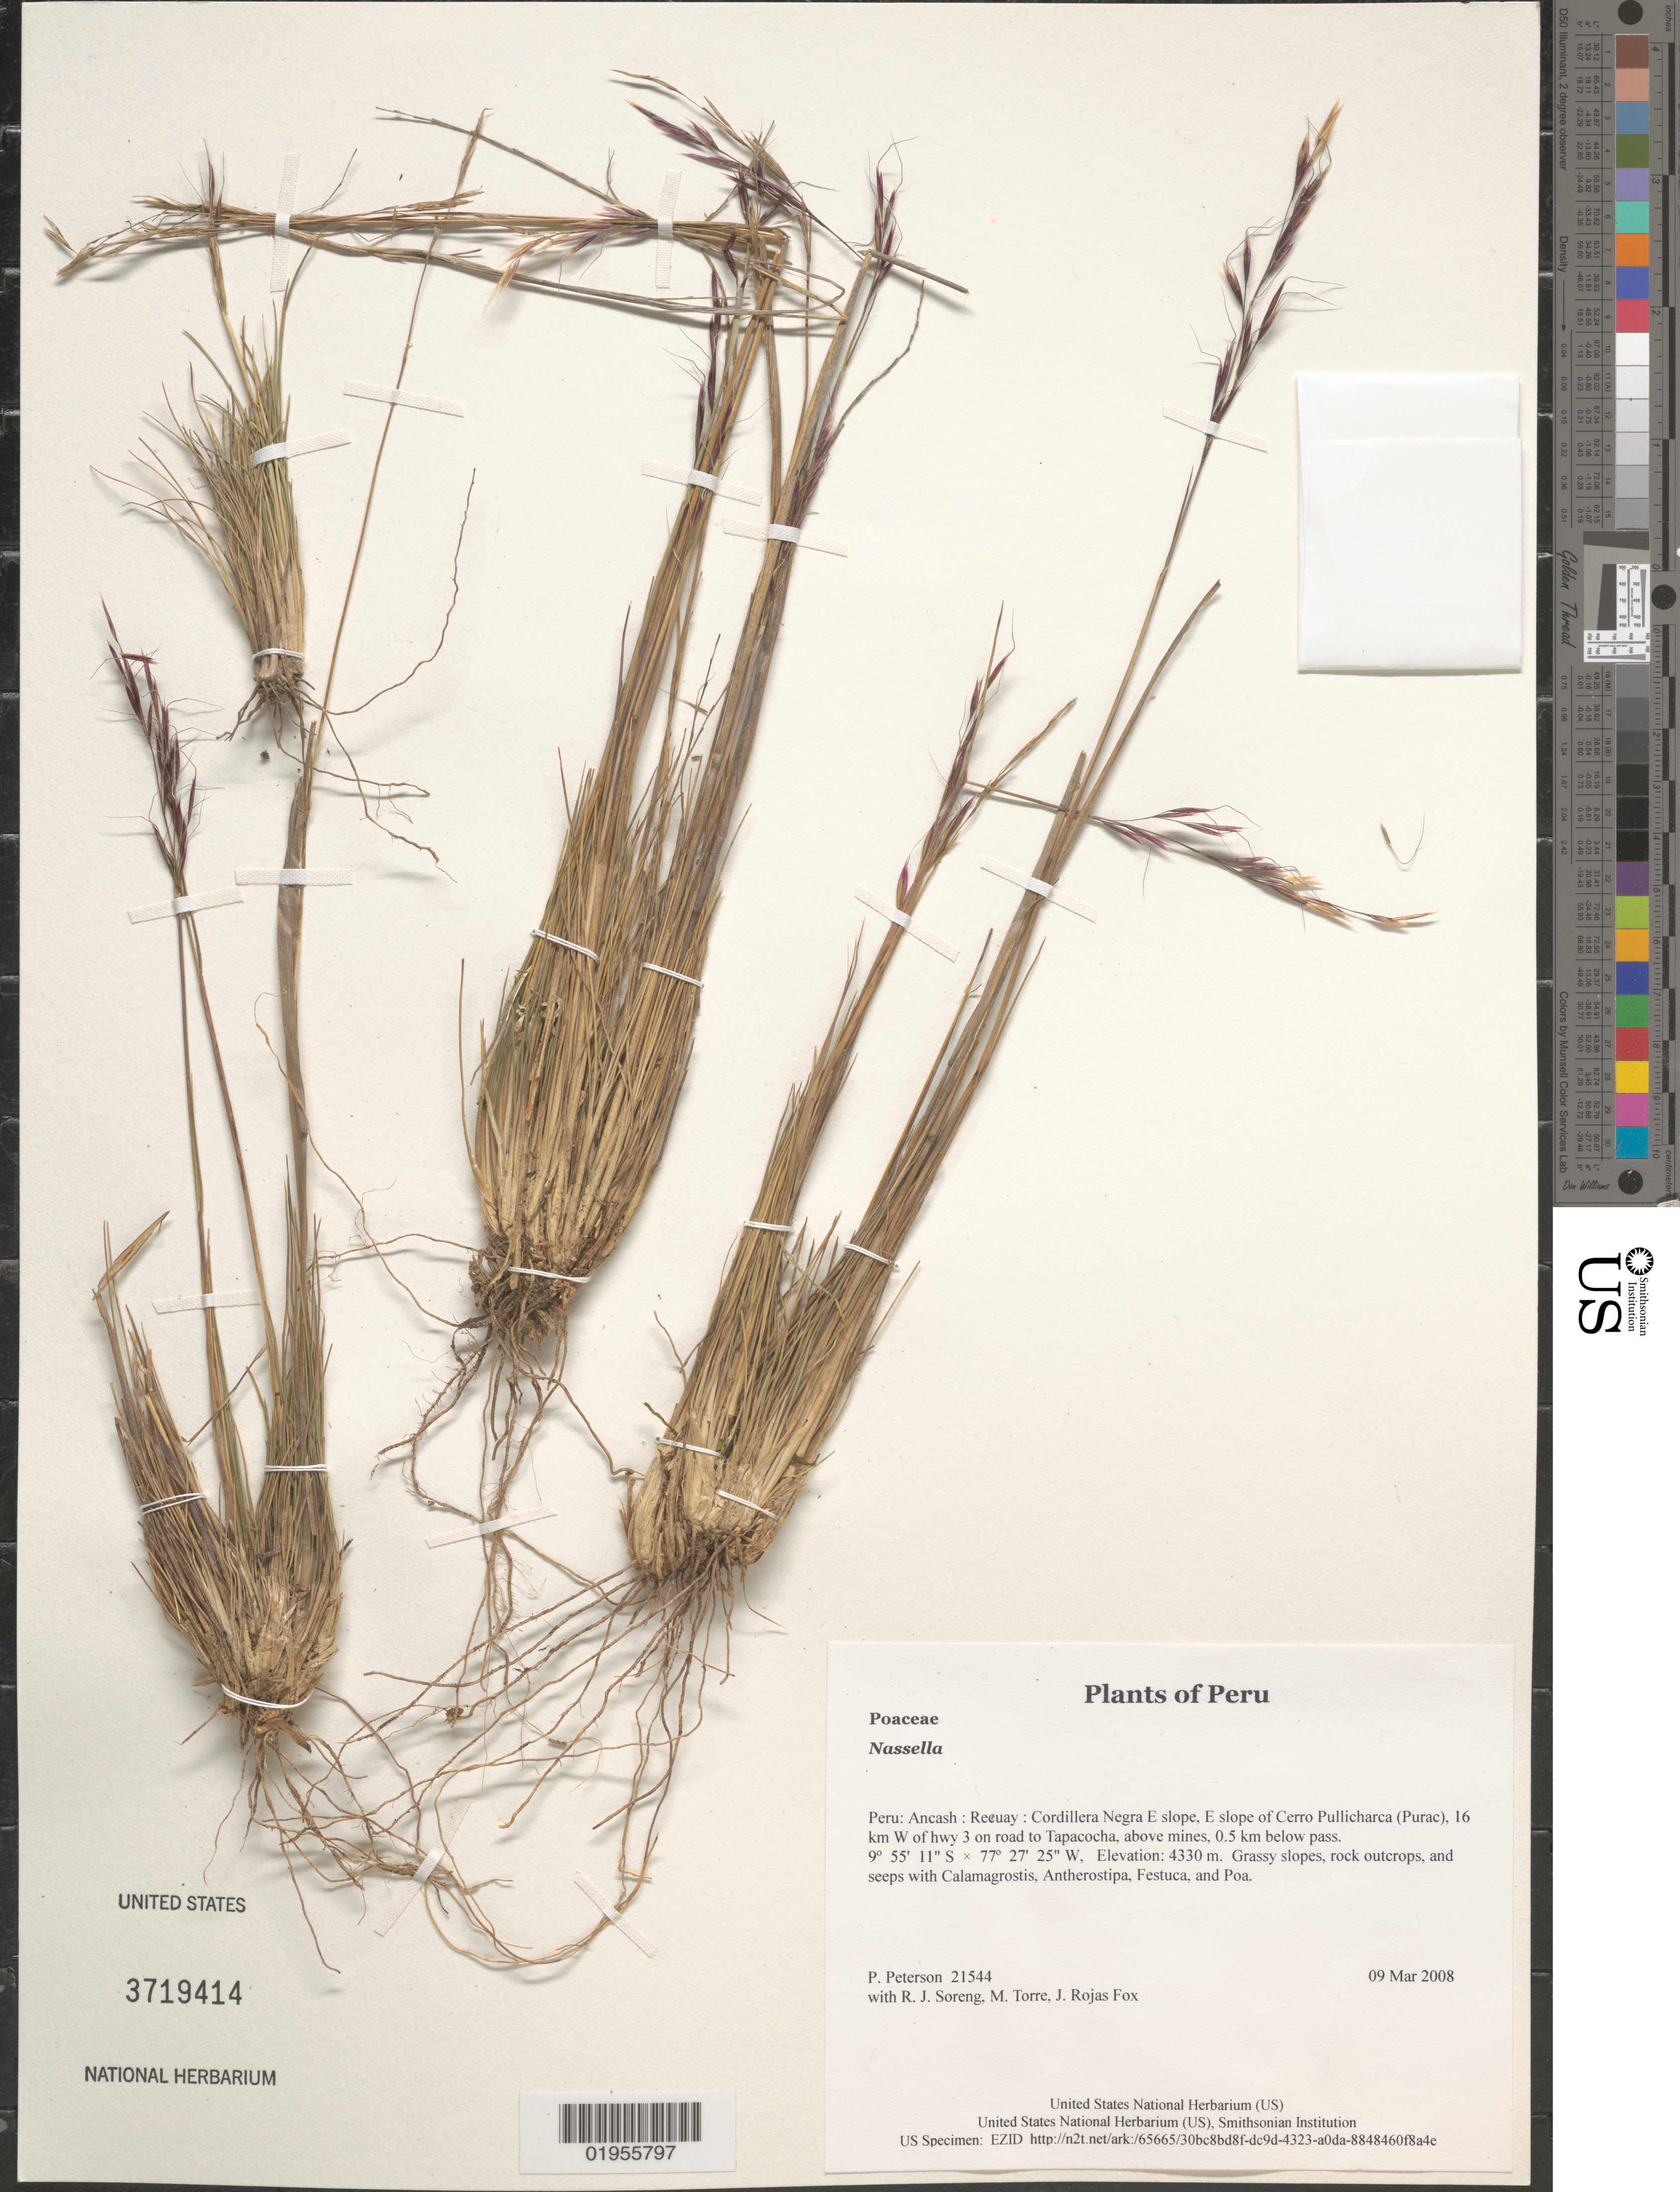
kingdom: Plantae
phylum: Tracheophyta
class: Liliopsida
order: Poales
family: Poaceae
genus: Nassella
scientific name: Nassella sp.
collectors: P. M. Peterson, R. J. Soreng, M. Torre & J. Rojas Fox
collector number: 21544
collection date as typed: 09 Mar 2008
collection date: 2008-03-09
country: Peru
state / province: Ancash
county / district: Recuay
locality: Cordillera Negra E slope, E slope of Cerro Pullicharca (Purac), 16 km W of hwy 3 on road to Tapacocha, above mines, 0.5 km below pass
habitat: Grassy slopes, rock outcrops, and seeps with Calamagrostis, Antherostipa, Festuca, and Poa.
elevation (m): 4330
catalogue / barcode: US 3719414